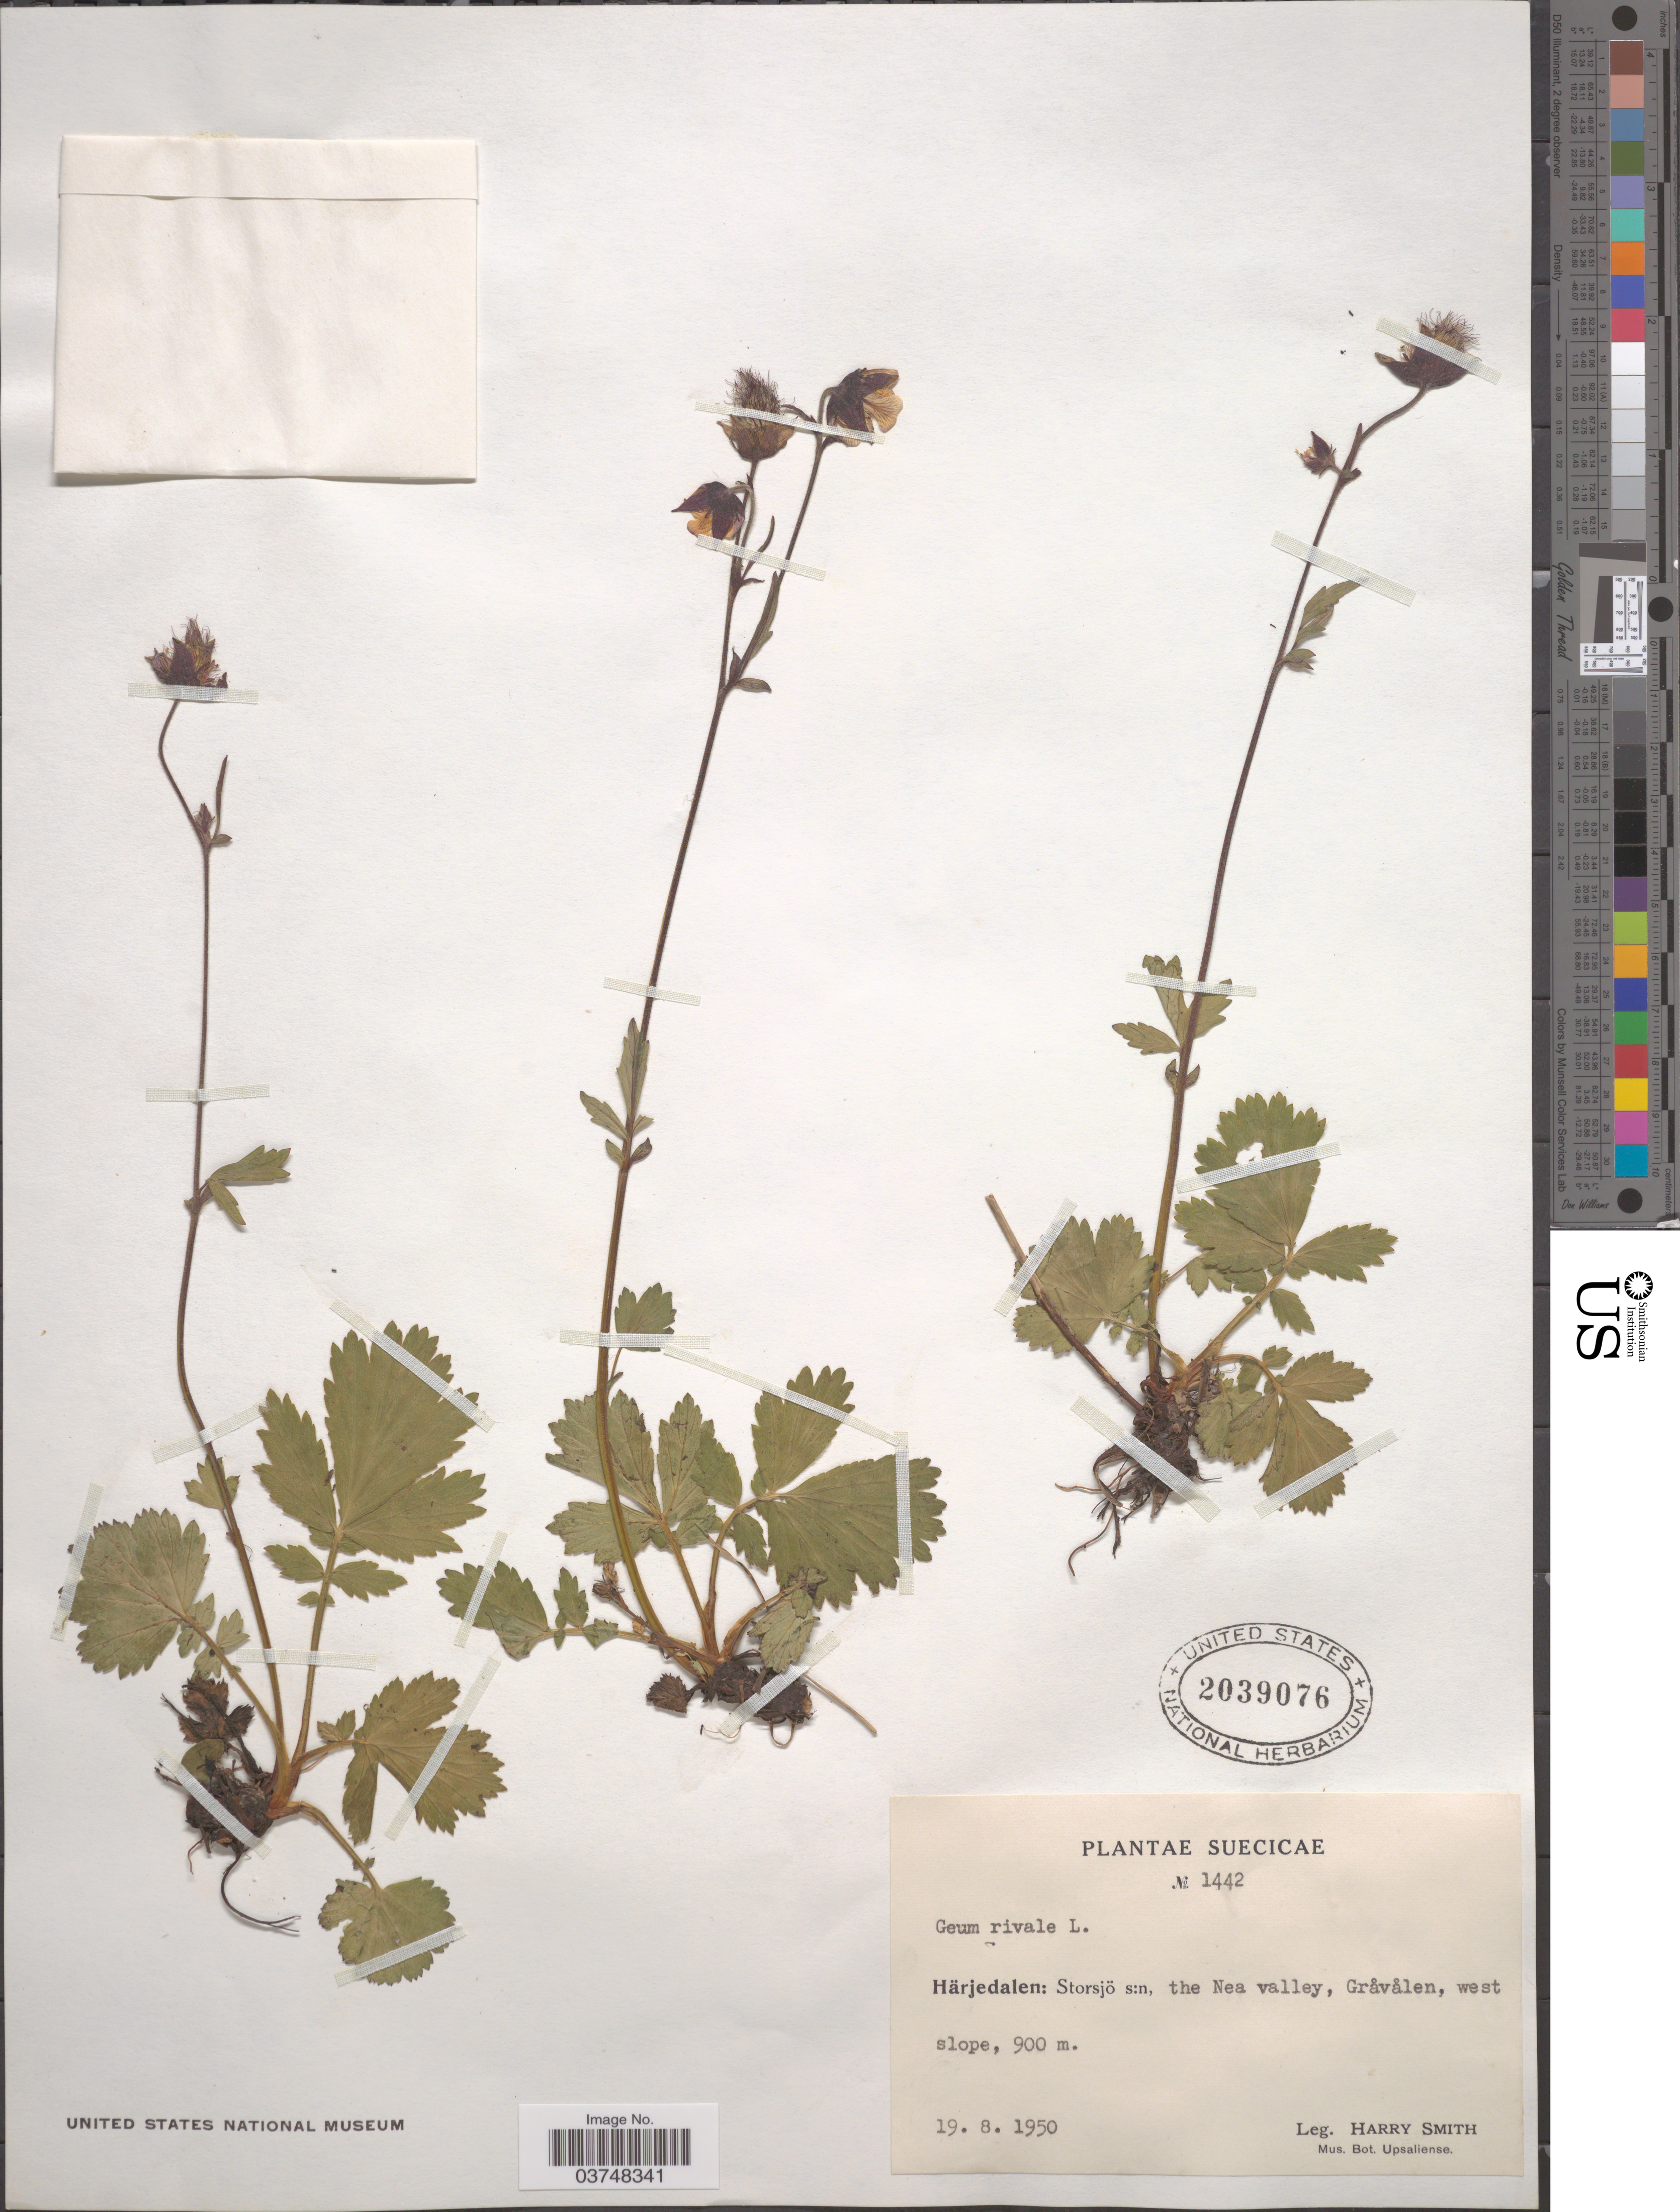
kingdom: Plantae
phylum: Tracheophyta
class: Magnoliopsida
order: Rosales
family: Rosaceae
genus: Geum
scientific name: Geum rivale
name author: L.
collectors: H. Smith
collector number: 1442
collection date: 1950-08-19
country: Sweden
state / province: Jamtland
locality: Suecicae. Härjedalen: Storsjö s:n, the Nea valley, Gråvålen, west slope.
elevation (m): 900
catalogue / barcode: US 2039076